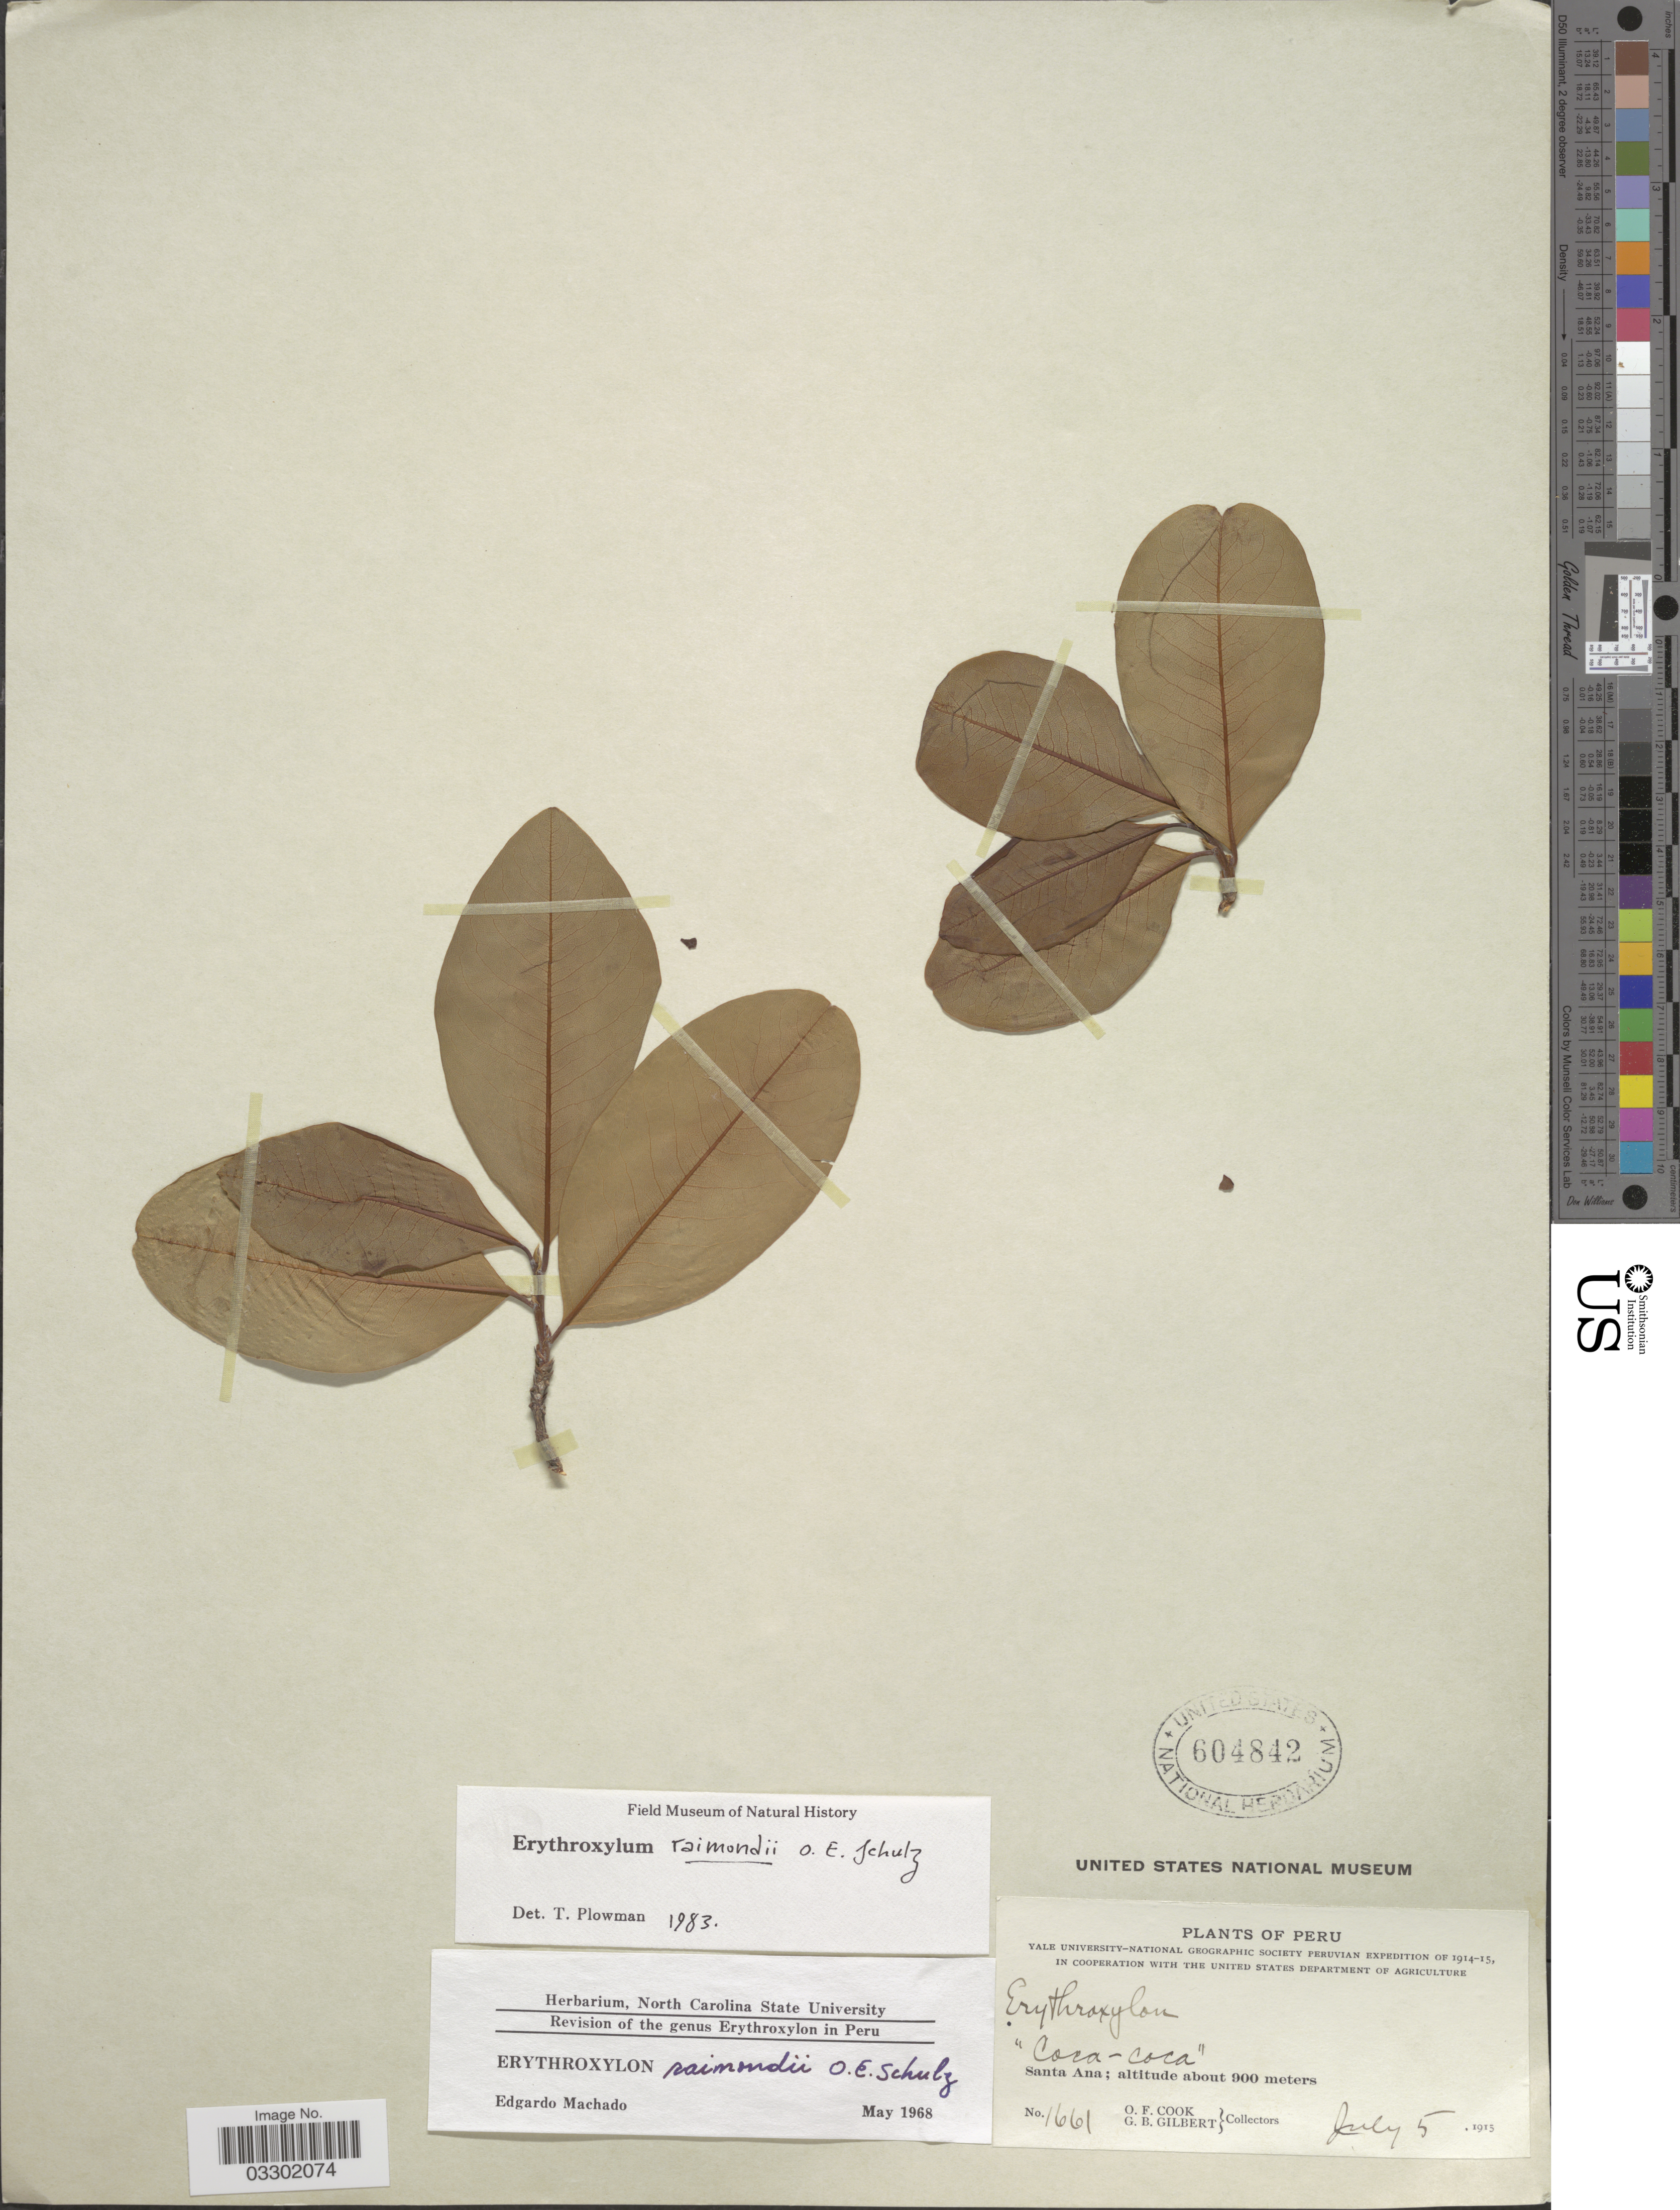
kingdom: Plantae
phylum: Tracheophyta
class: Magnoliopsida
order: Malpighiales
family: Erythroxylaceae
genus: Erythroxylum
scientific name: Erythroxylum raimondii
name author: O.E. Schulz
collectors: O. F. Cook & G. B. Gilbert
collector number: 1661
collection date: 1915-07-05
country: Peru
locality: Santa Ana.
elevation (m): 900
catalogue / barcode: US 604842